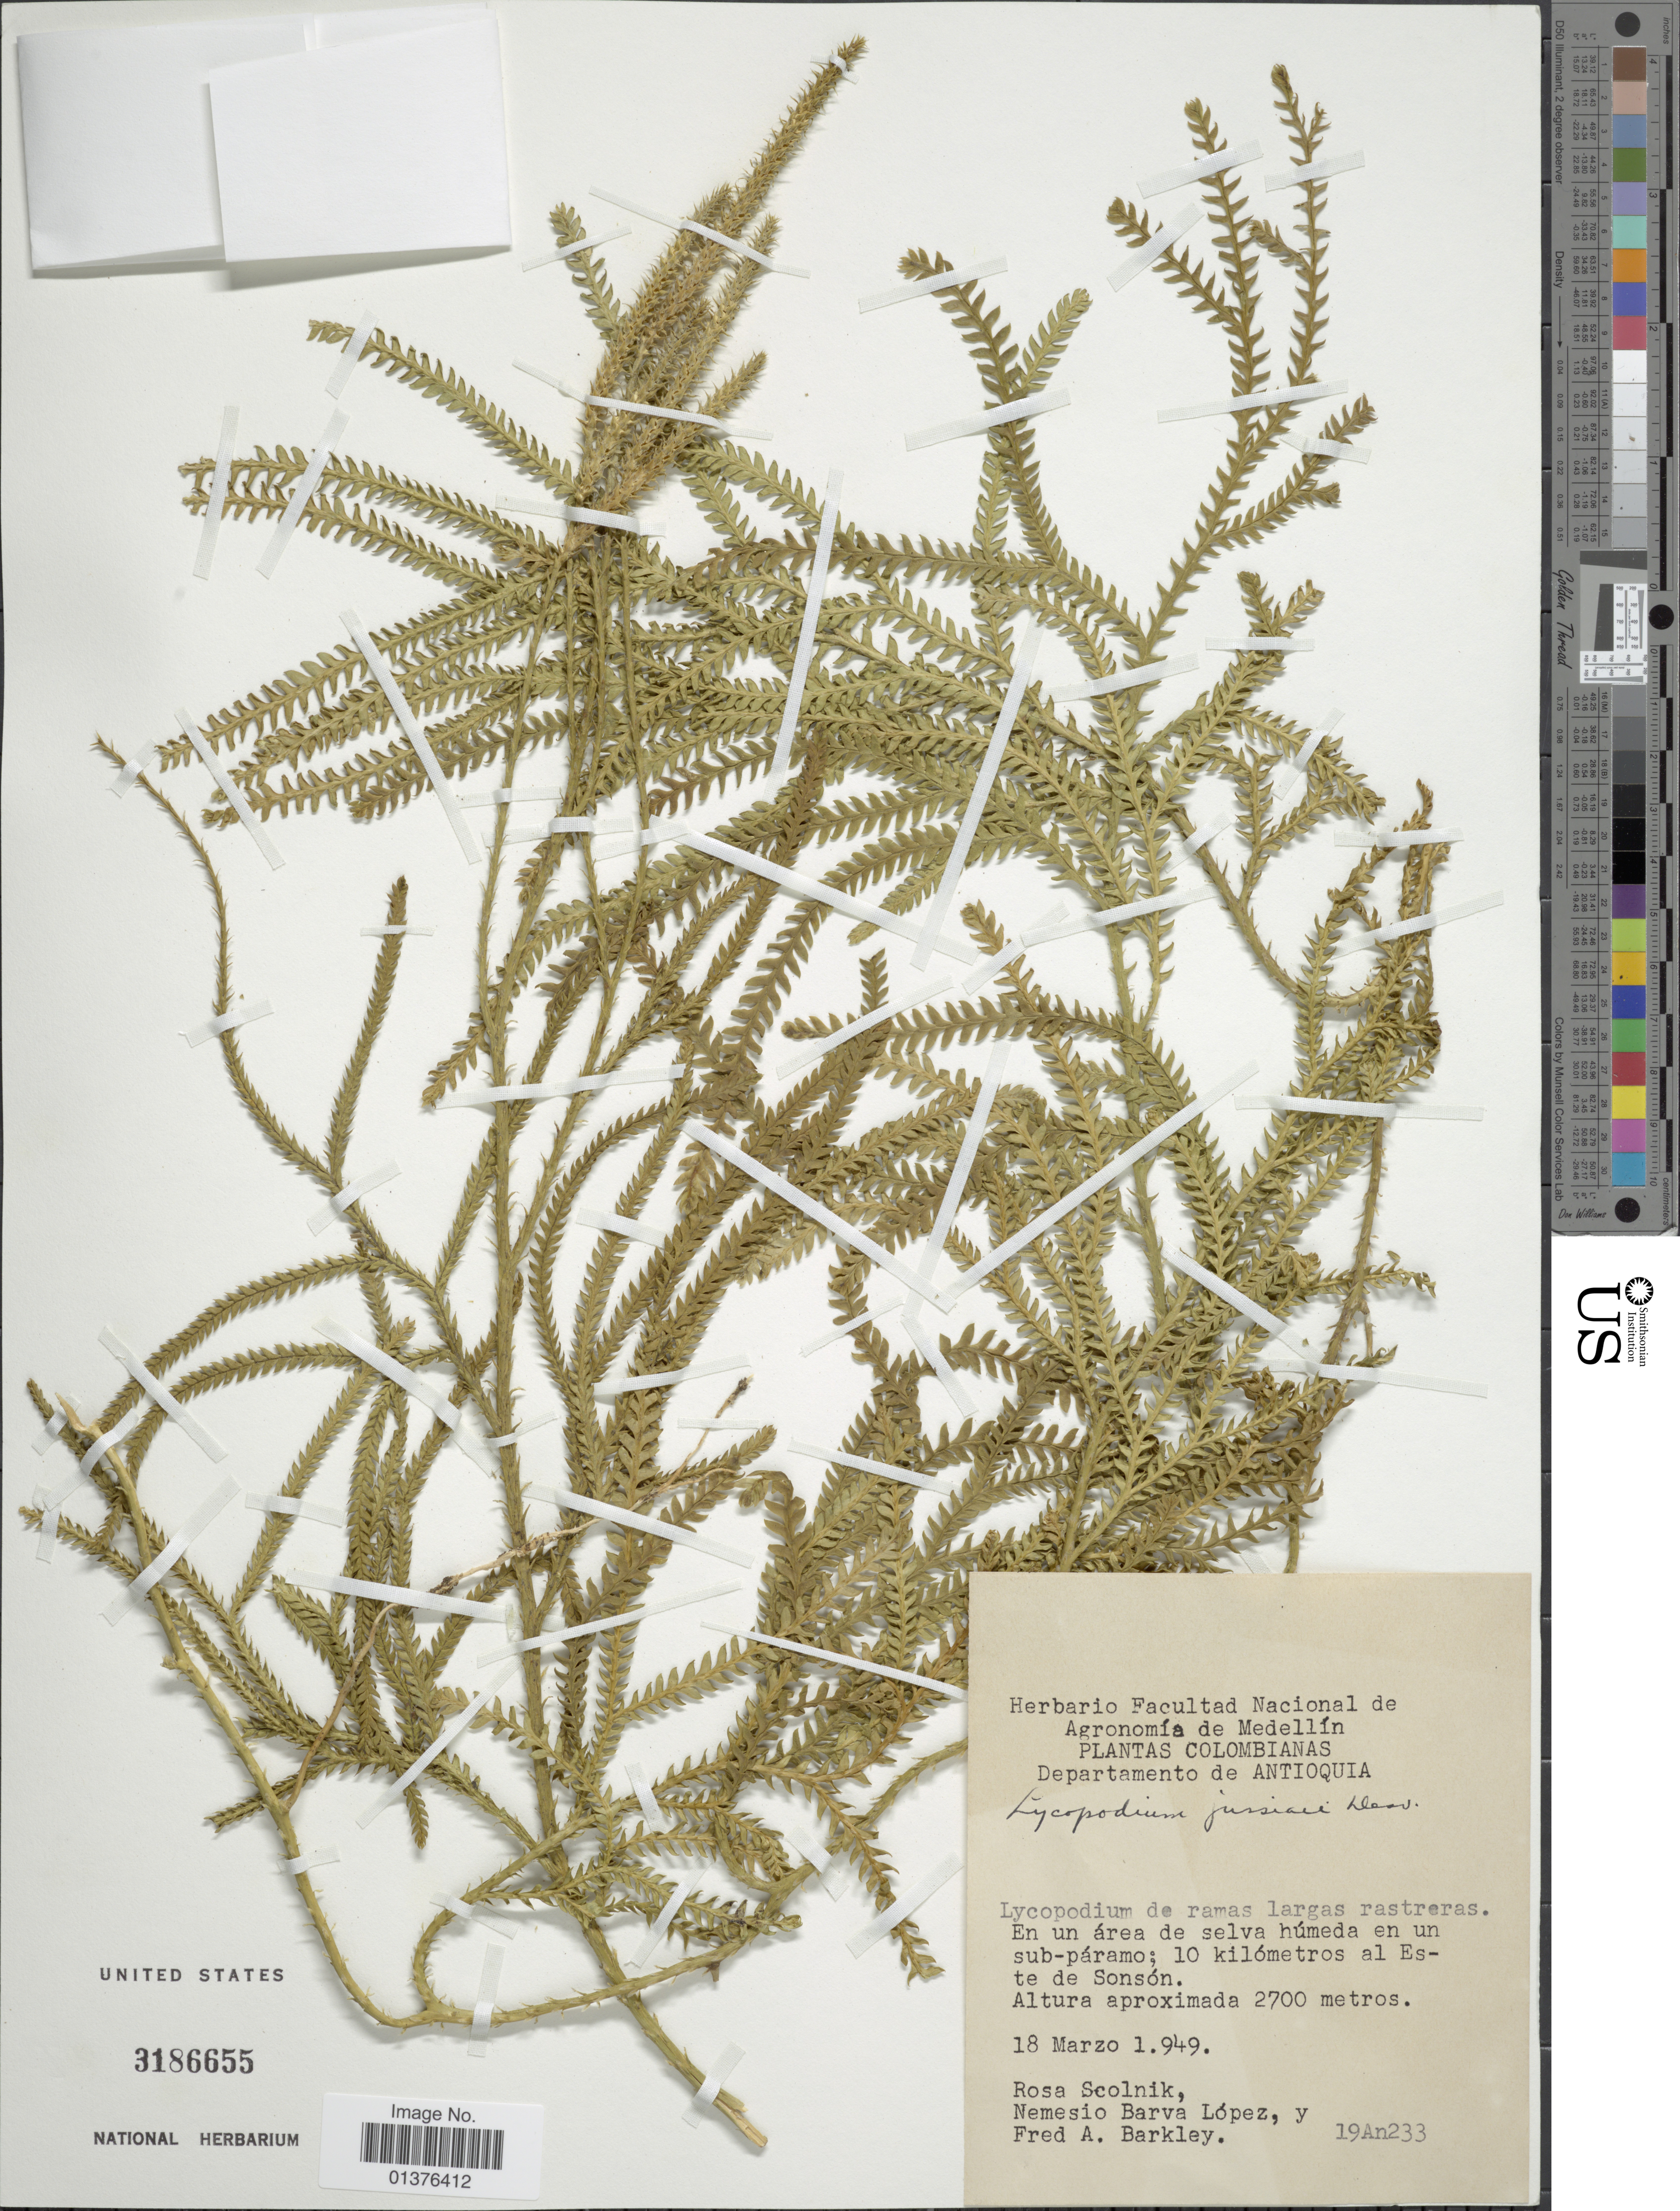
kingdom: Plantae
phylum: Tracheophyta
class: Lycopodiopsida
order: Lycopodiales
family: Lycopodiaceae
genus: Diphasium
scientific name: Diphasium jussiaei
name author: (Desv.) C. Presl ex Rothm.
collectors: R. Scolnik, N. Barva-L. & F. A. Barkley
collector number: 19An233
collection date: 1949-03-18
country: Colombia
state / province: Antioquia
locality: En un area de selva húmeda en un sub-páramo; 10km al Este de Sonsón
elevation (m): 2700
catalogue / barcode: US 3186655